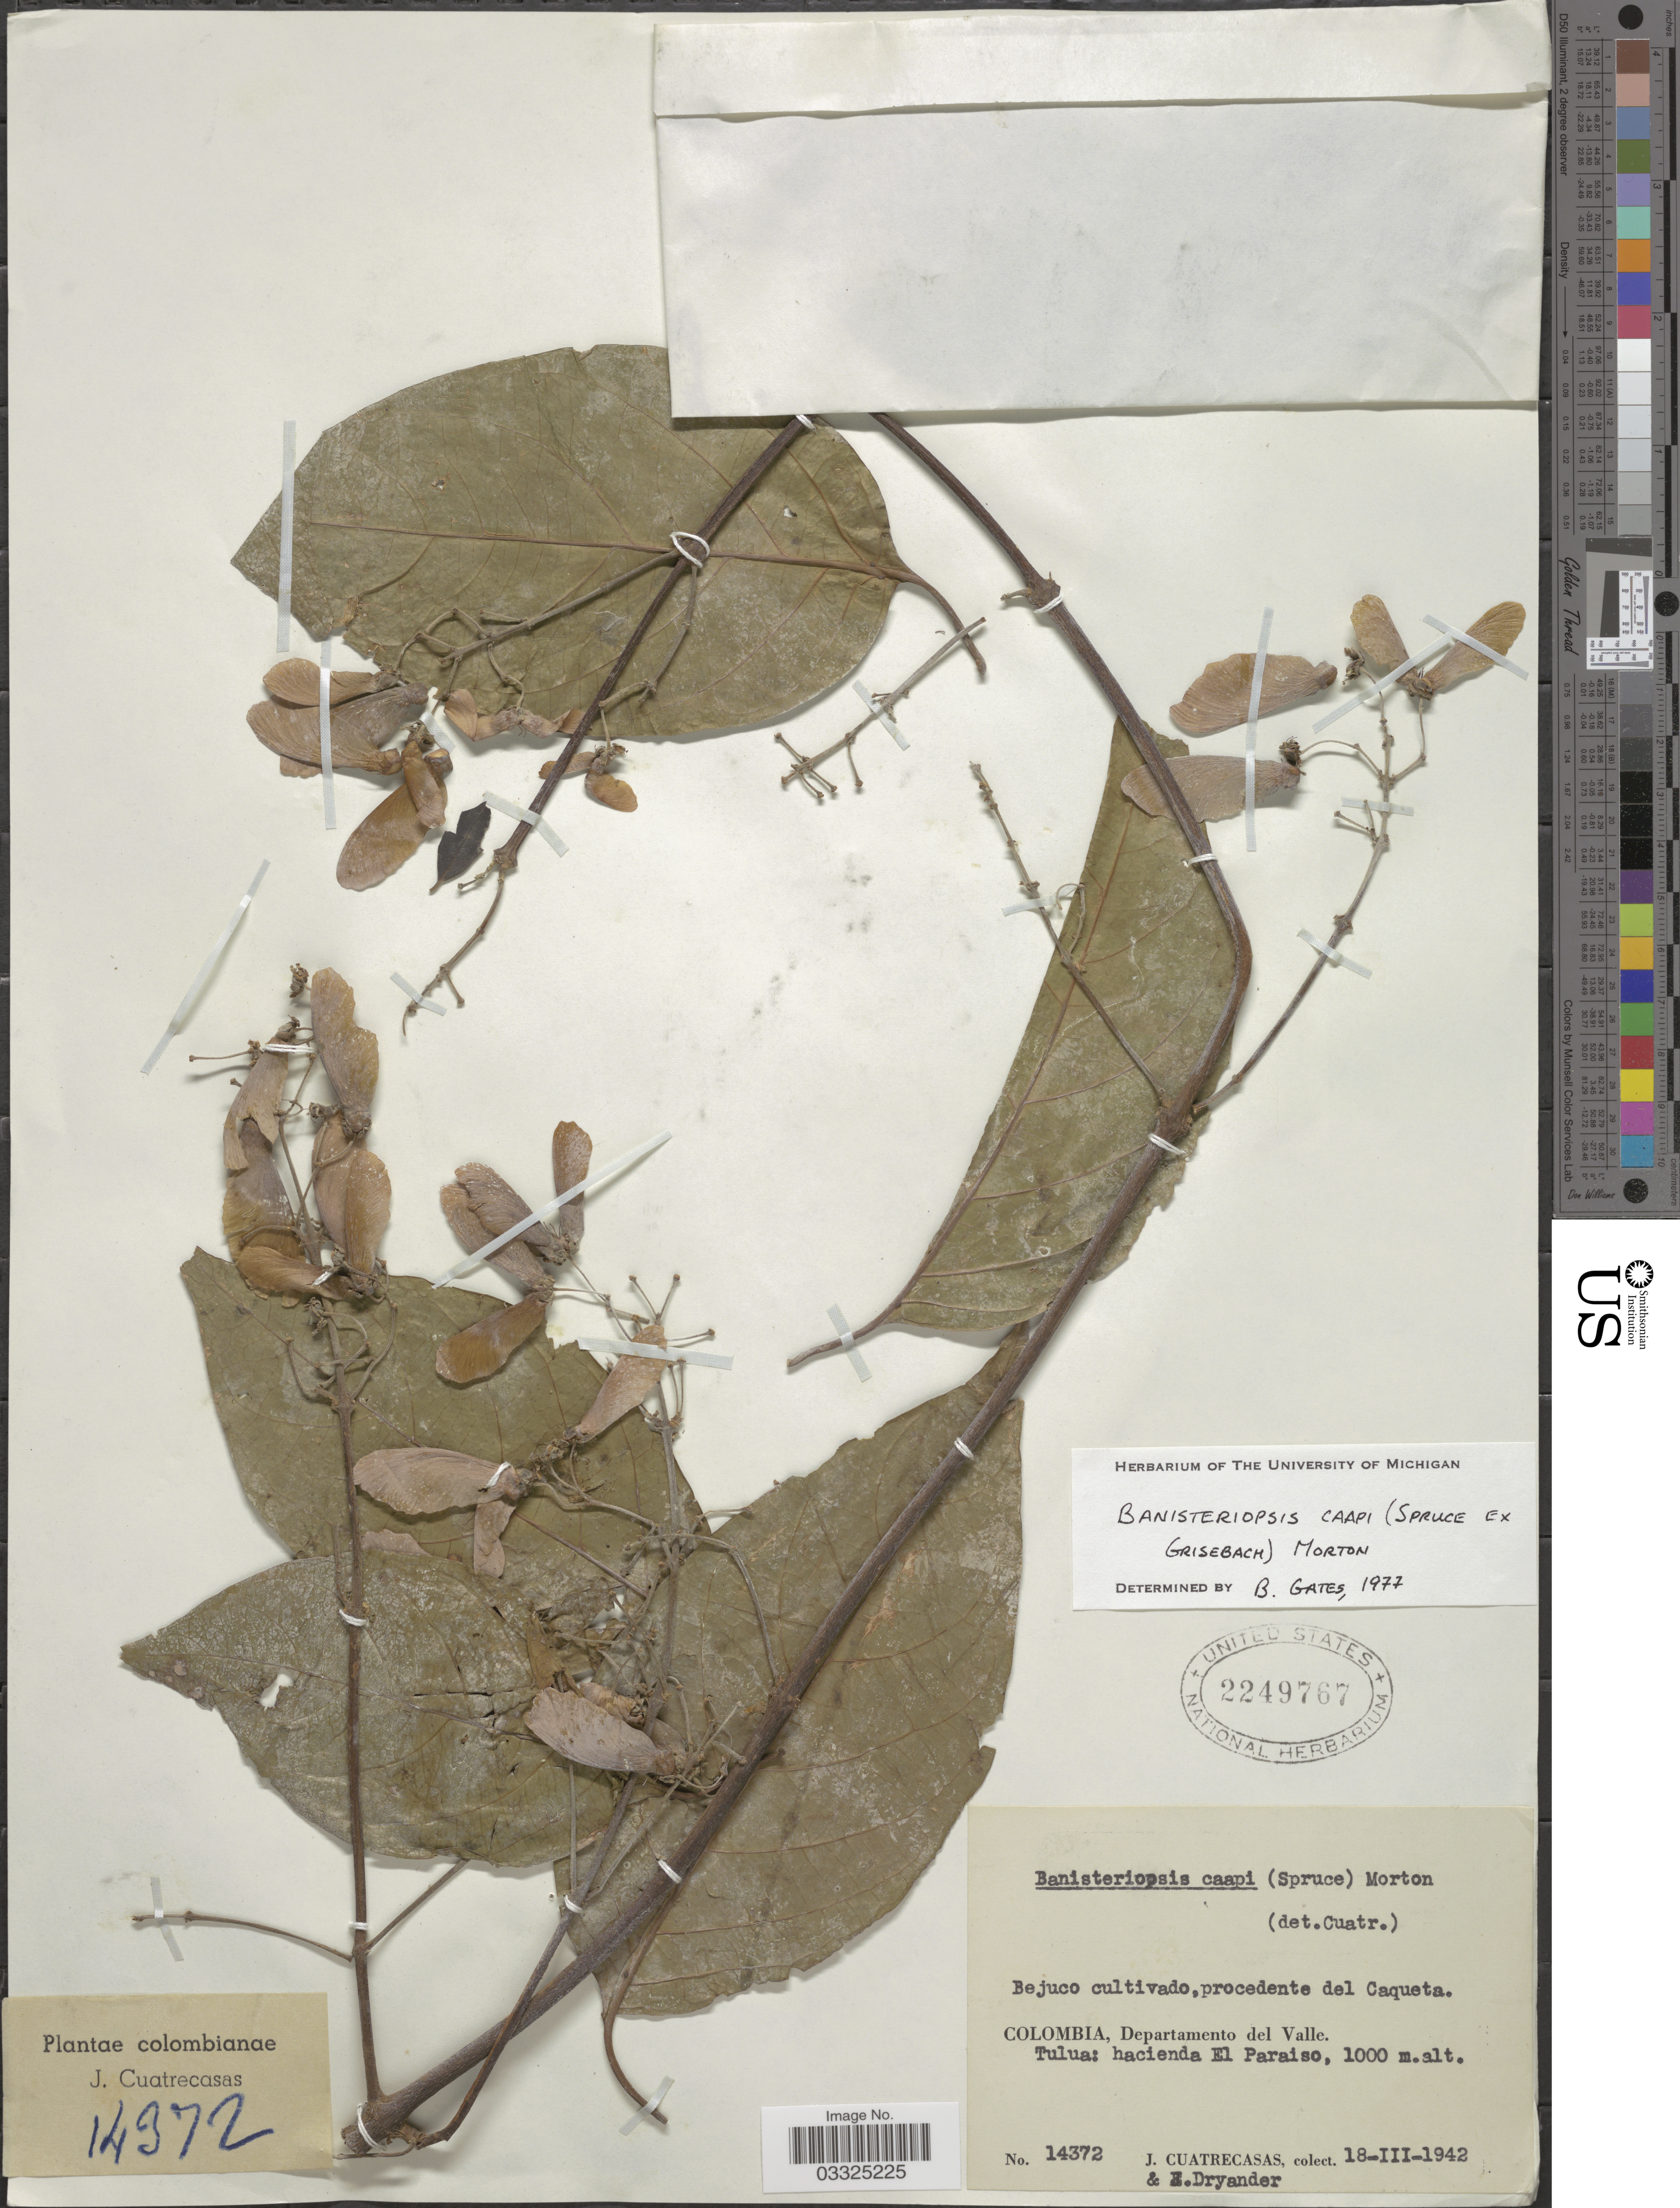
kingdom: Plantae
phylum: Tracheophyta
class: Magnoliopsida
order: Malpighiales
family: Malpighiaceae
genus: Banisteriopsis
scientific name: Banisteriopsis caapi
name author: (Spruce ex Griseb.) C.V. Morton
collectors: J. Cuatrecasas & E. Dryander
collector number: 14372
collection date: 1942-03-18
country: Colombia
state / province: Valle del Cauca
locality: Procedente del Caqueta. Departamento del Valle. Tulua: hacienda El Paraiso.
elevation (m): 1000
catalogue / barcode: US 2249767